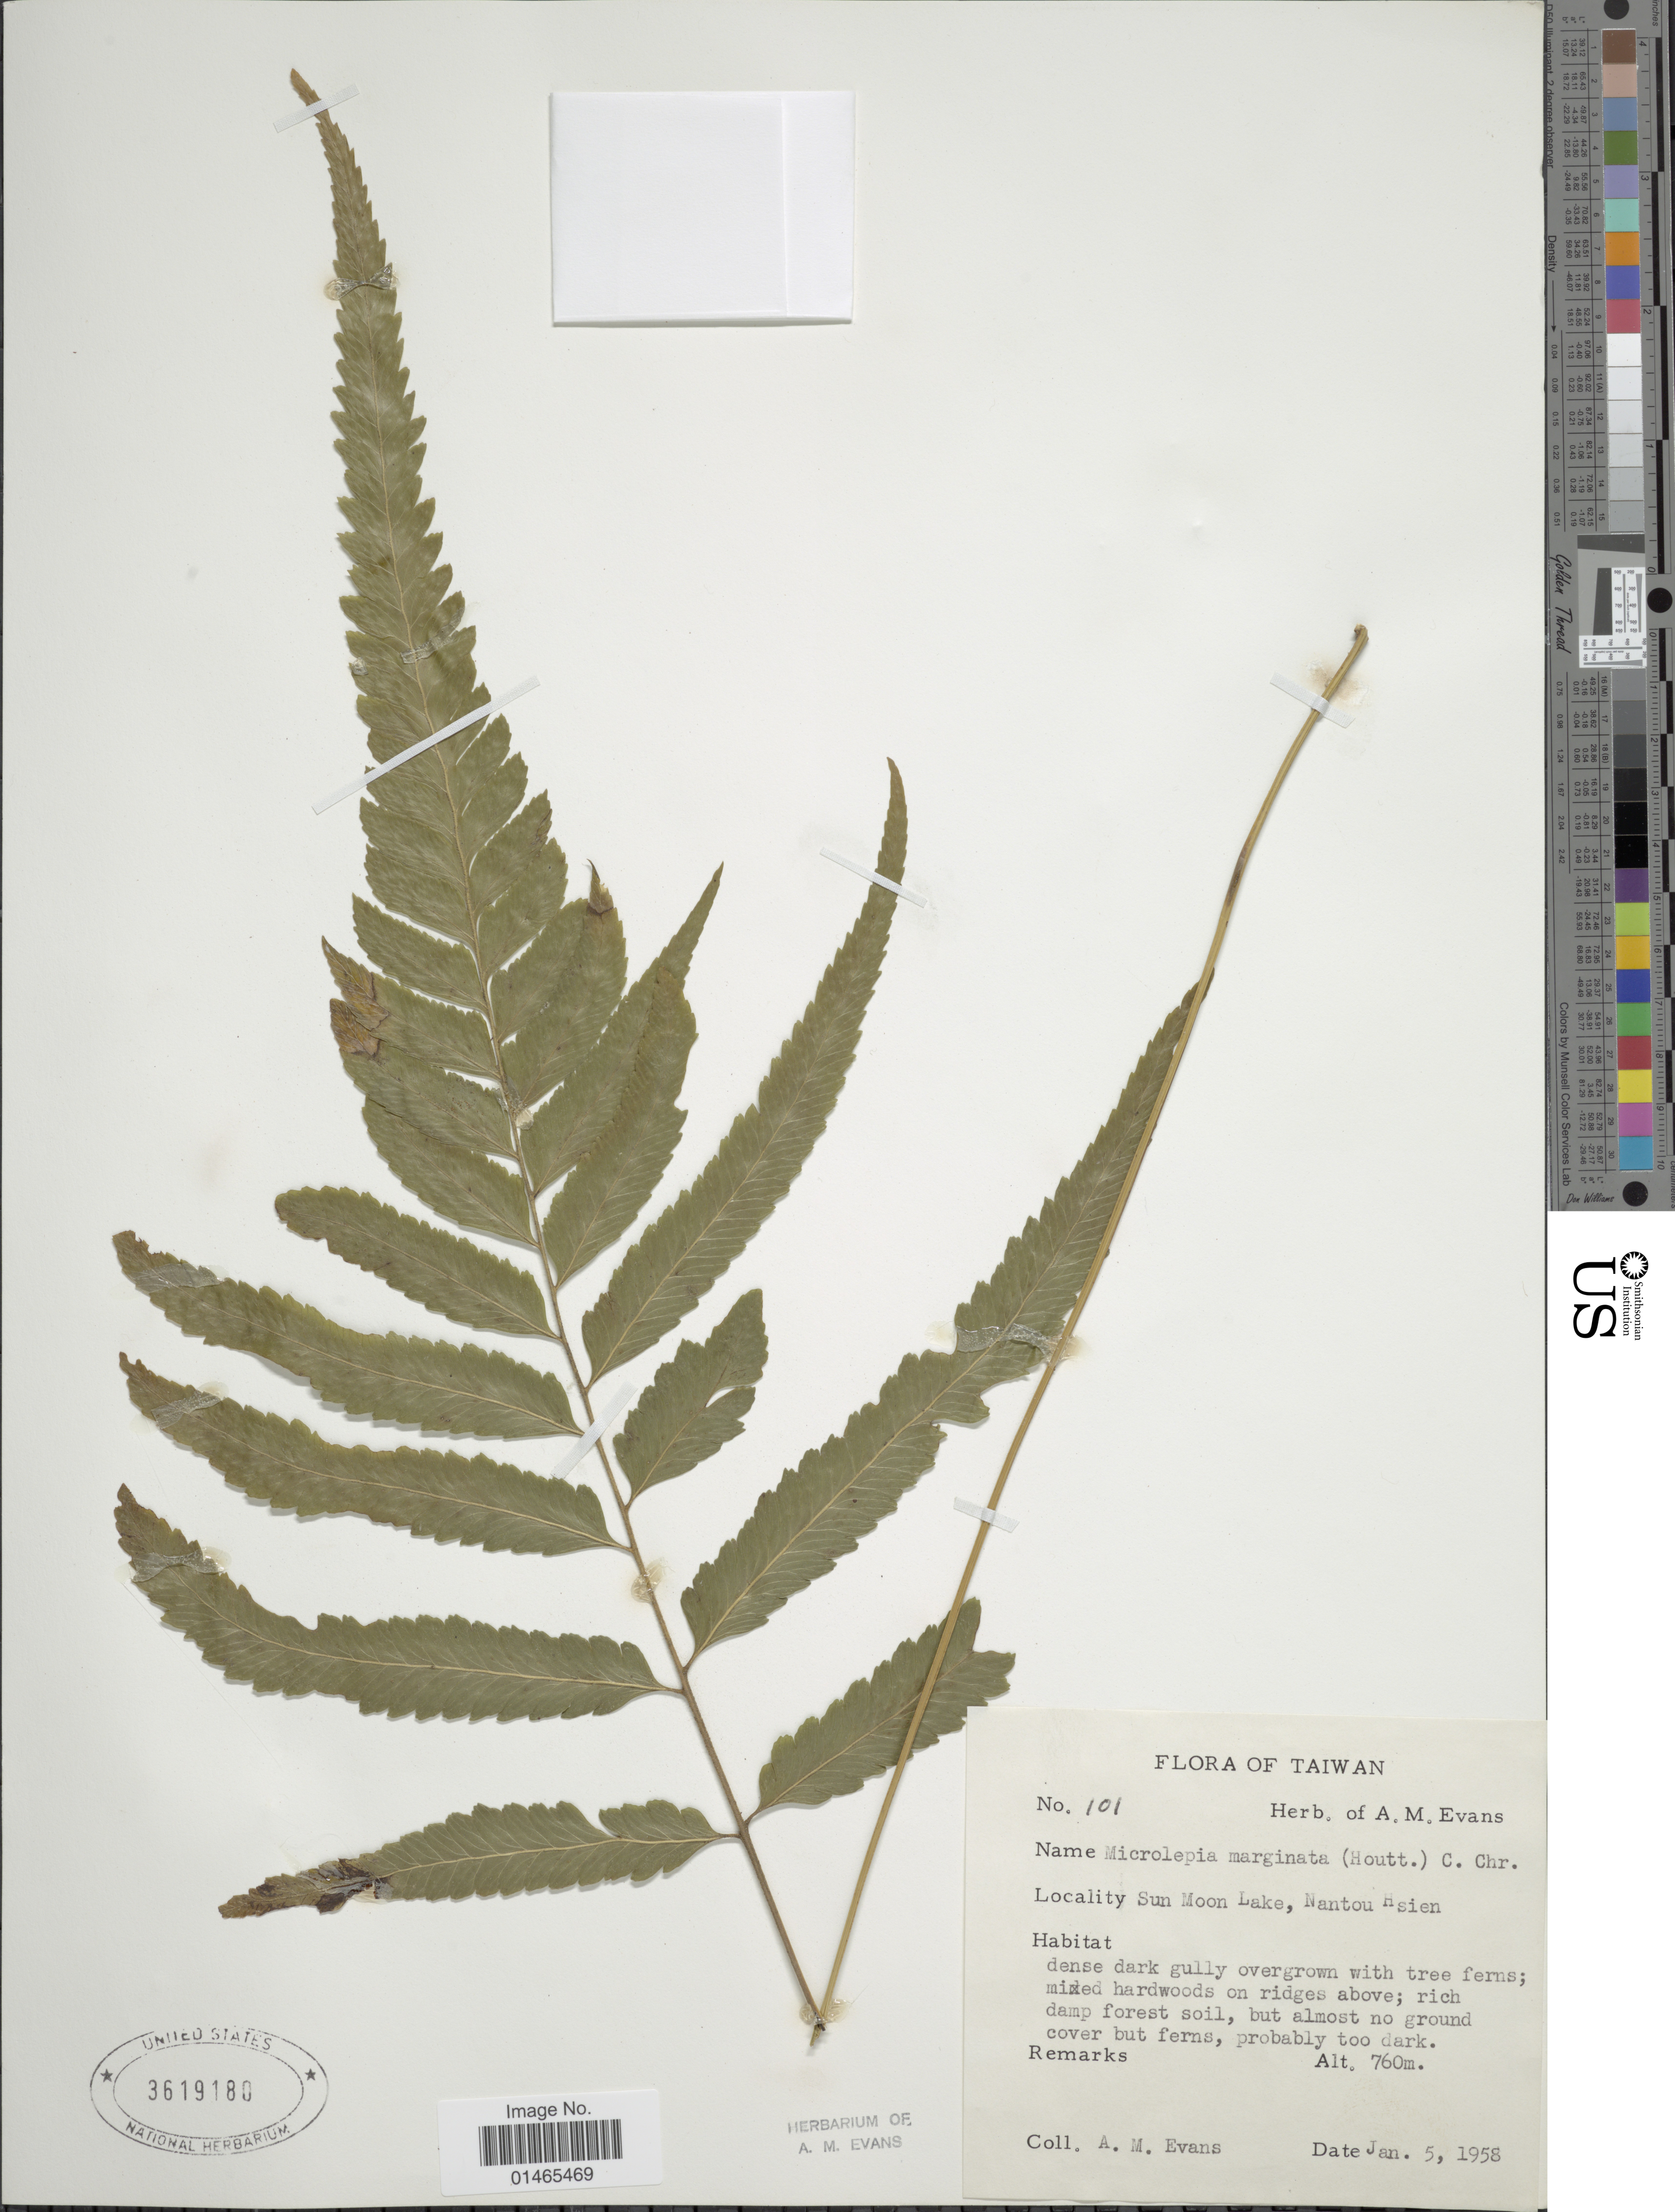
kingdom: Plantae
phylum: Tracheophyta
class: Polypodiopsida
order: Polypodiales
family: Dennstaedtiaceae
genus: Microlepia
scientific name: Microlepia marginata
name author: (Houtt.) C. Chr.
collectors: A. M. Evans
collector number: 101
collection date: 1958-01-05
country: Taiwan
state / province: Nantou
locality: Sun Moon Lake, Nantou Hsien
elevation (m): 760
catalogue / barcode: US 3619180